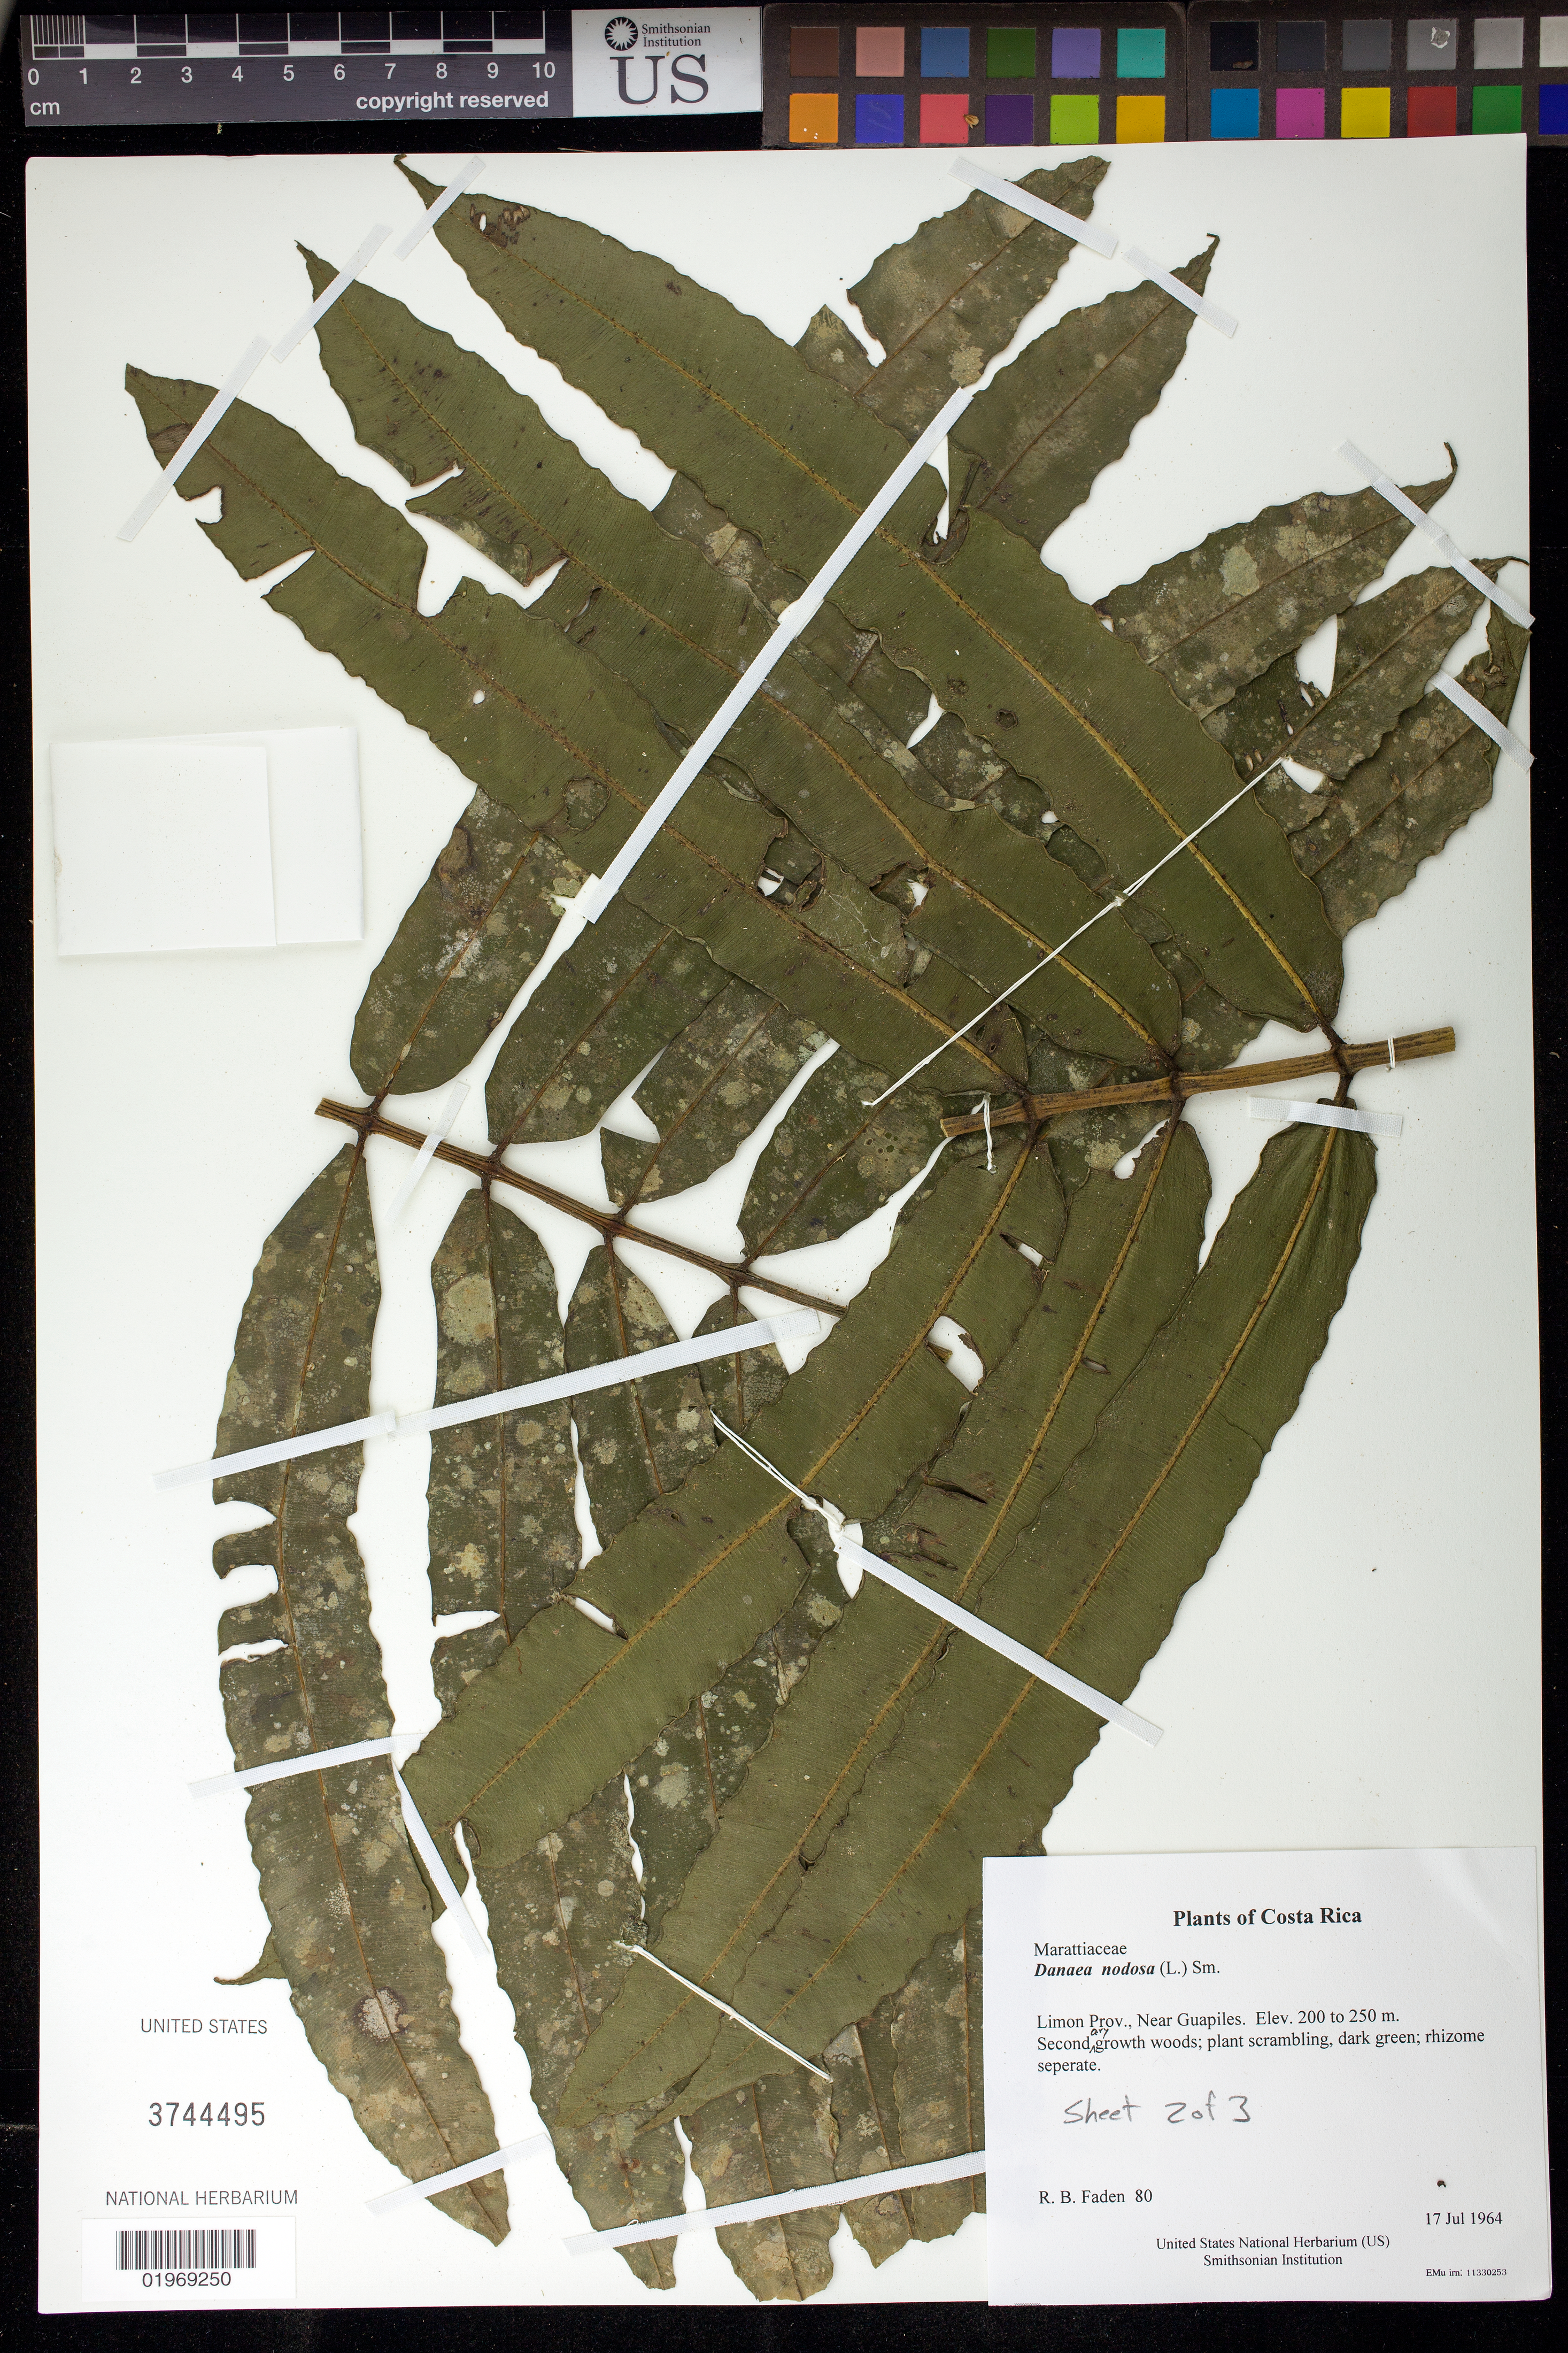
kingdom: Plantae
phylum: Tracheophyta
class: Polypodiopsida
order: Marattiales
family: Marattiaceae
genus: Danaea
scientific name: Danaea nodosa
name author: (L.) Sm.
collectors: R. B. Faden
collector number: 80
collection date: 1964-07-17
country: Costa Rica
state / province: Limon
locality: Near Guapiles.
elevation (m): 200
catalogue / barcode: US 3744495